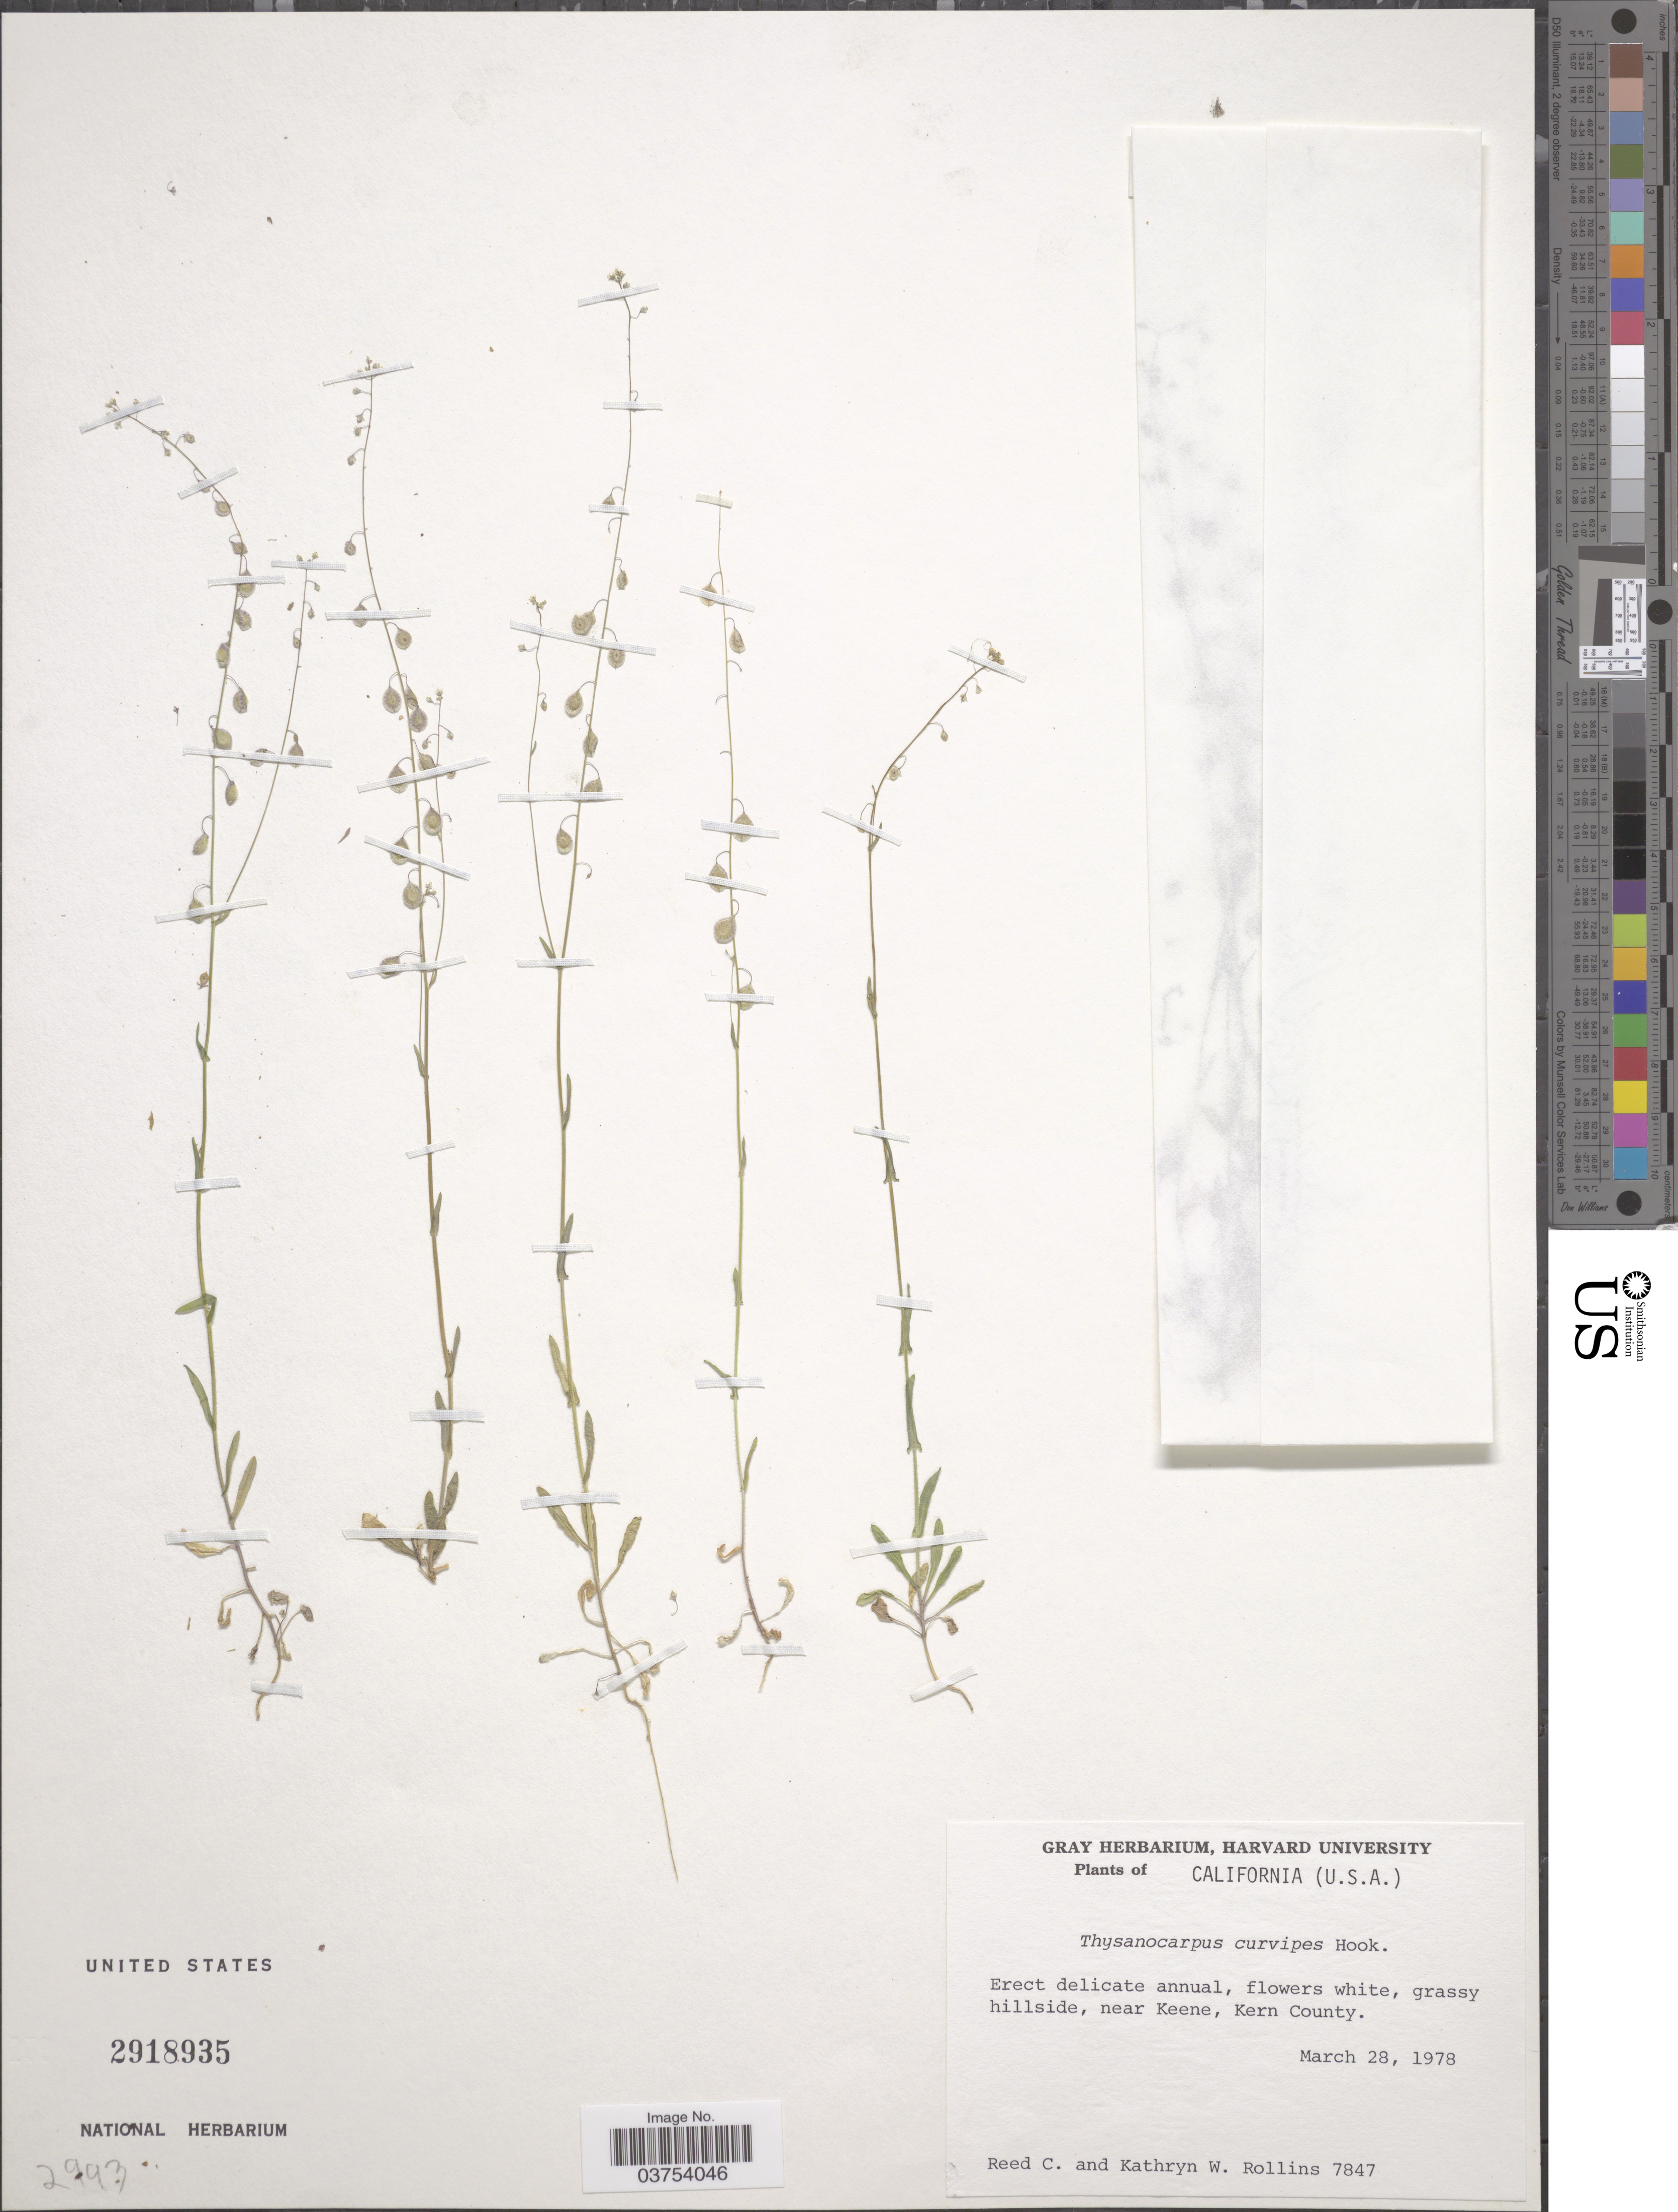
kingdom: Plantae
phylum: Tracheophyta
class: Magnoliopsida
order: Brassicales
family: Brassicaceae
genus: Thysanocarpus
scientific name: Thysanocarpus curvipes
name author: Hook.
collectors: R. C. Rollins & K. W. Rollins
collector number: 7847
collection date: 1978-03-28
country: United States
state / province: California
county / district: Kern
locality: Near Keene, Kern County.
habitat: grassy hillside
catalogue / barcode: US 2918935